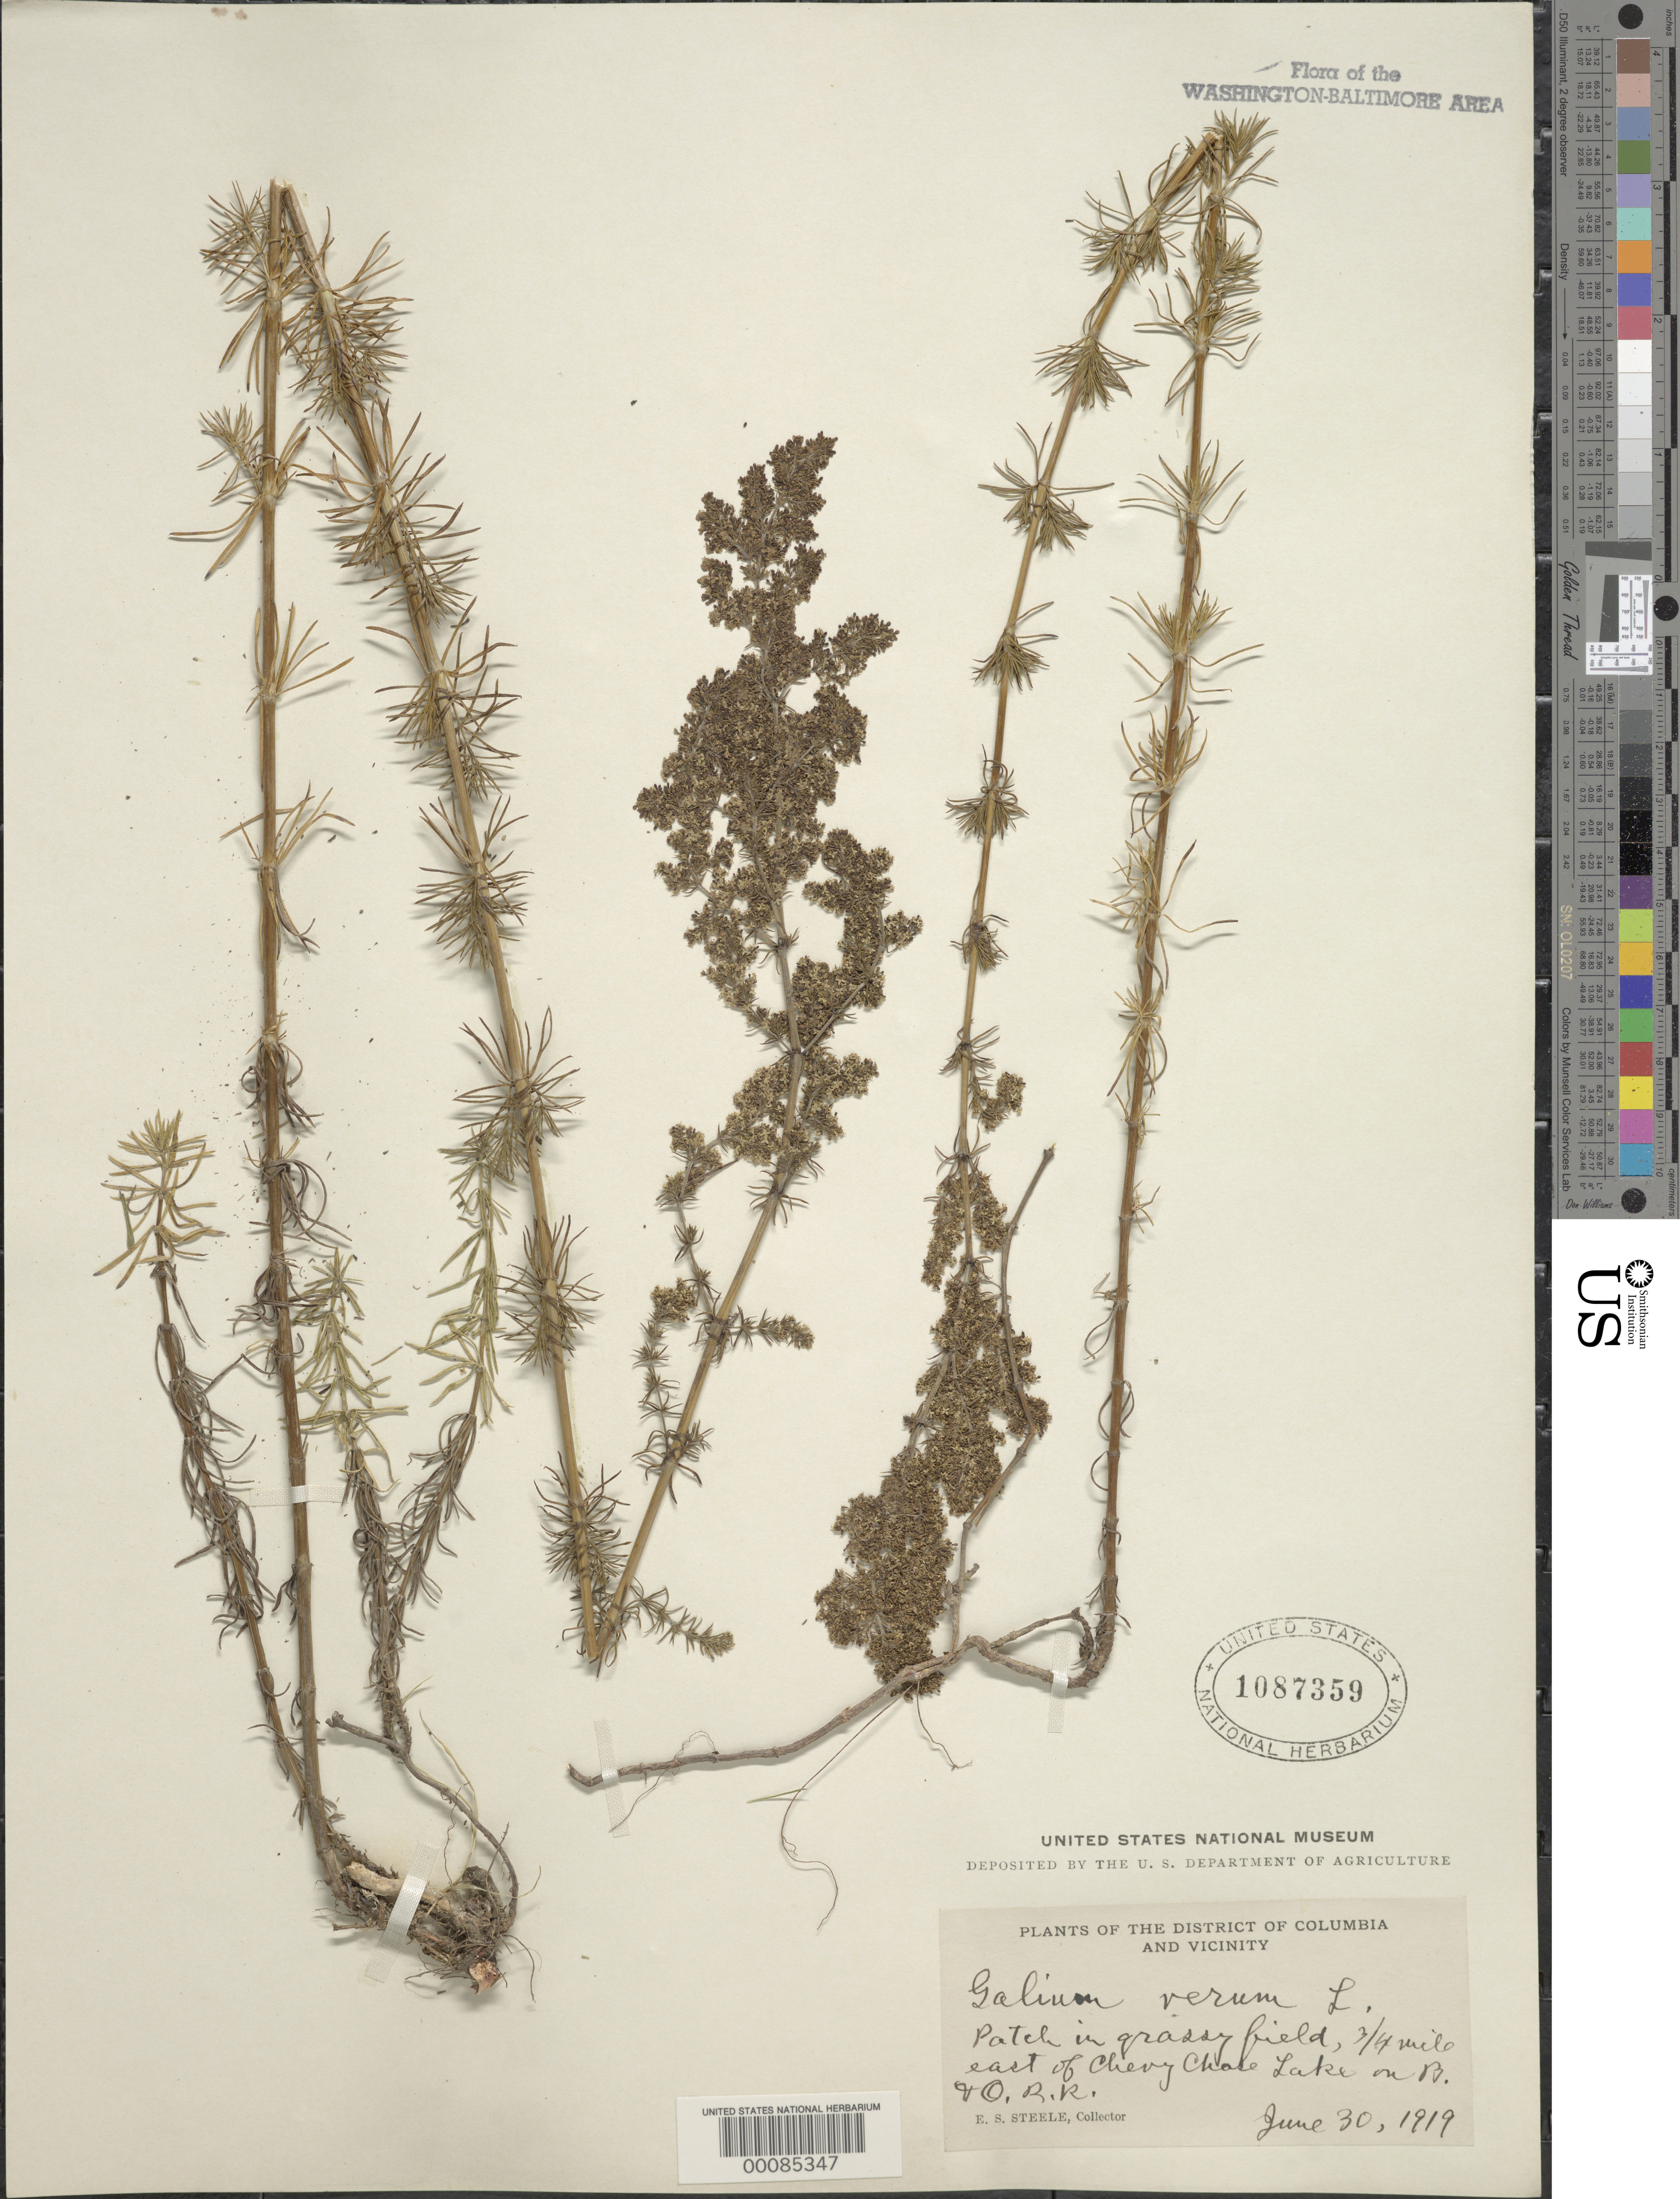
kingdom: Plantae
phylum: Tracheophyta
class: Magnoliopsida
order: Gentianales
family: Rubiaceae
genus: Galium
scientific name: Galium verum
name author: L.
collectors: E. Steele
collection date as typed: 30 Jun 1919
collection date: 1919-06-30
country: United States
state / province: Maryland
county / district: Montgomery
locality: East of Chevy Chase Lake on B & O R.R.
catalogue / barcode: US 1087359